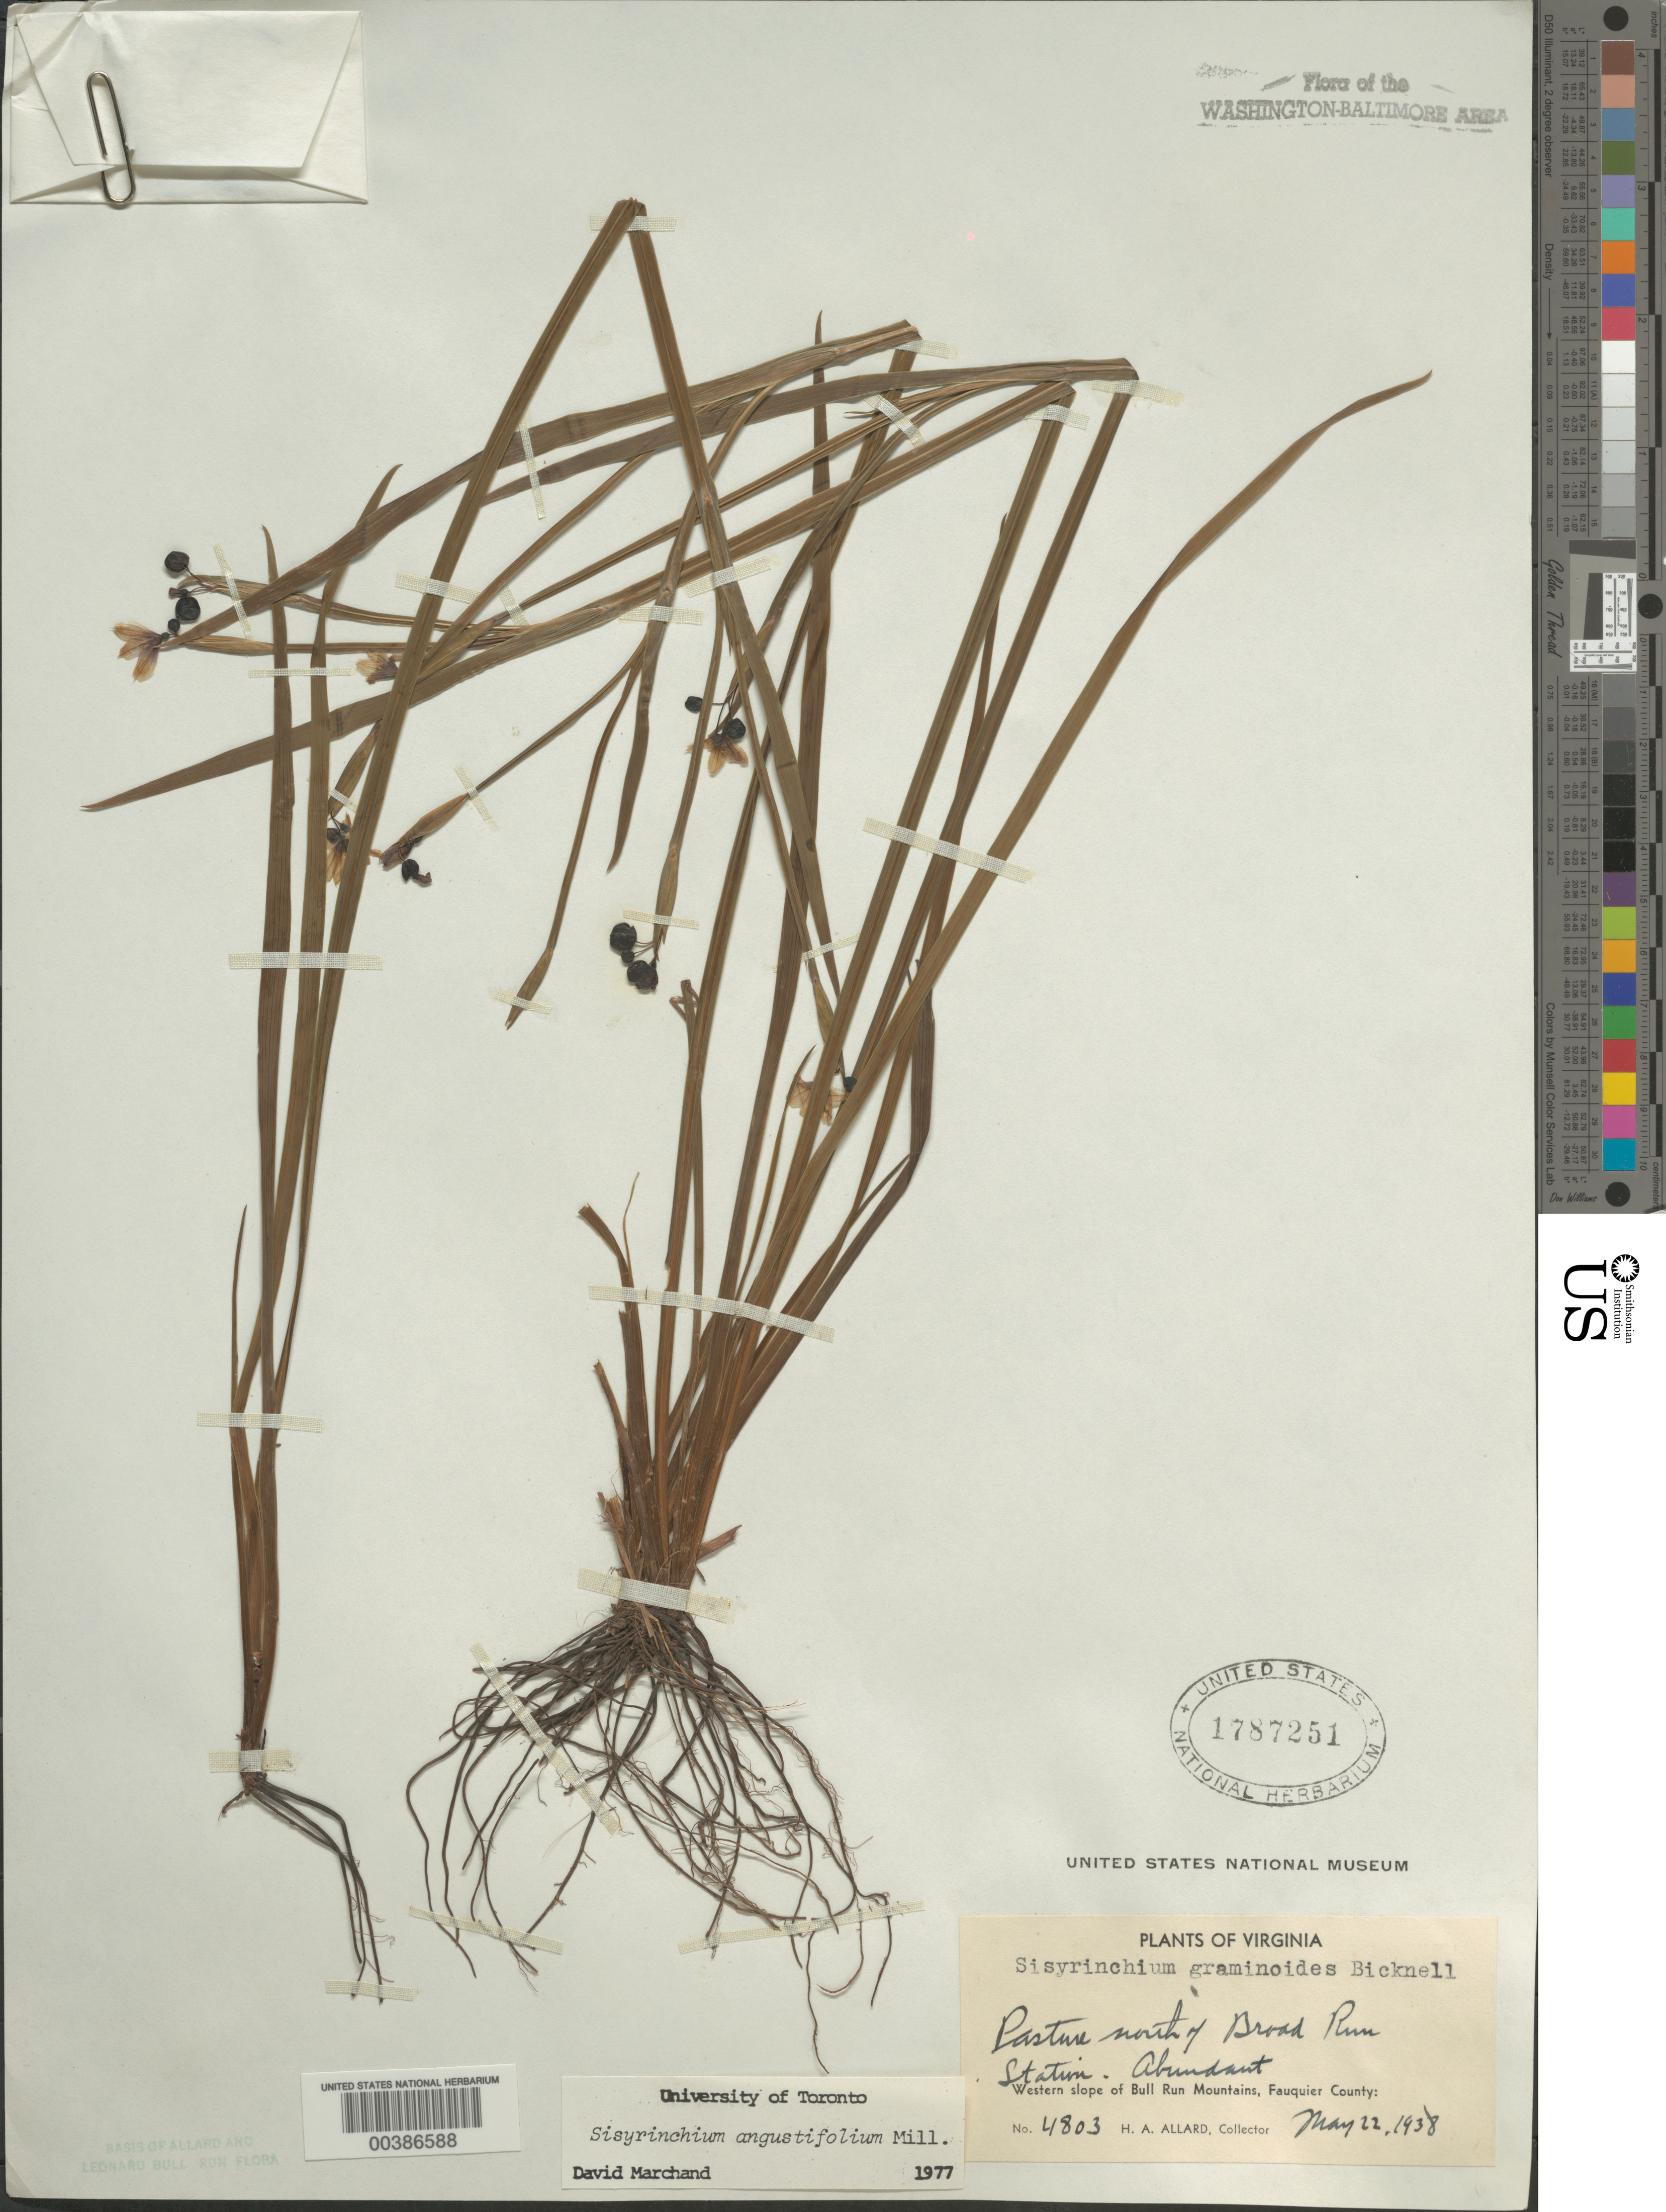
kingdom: Plantae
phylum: Tracheophyta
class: Liliopsida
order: Asparagales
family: Iridaceae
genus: Sisyrinchium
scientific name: Sisyrinchium angustifolium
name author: Mill.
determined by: Marchand, D.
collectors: H. A. Allard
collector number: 4803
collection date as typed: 22 May 1938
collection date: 1938-05-22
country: United States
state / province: Virginia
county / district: Fauquier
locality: North of Broad Run Station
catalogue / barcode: US 1787251